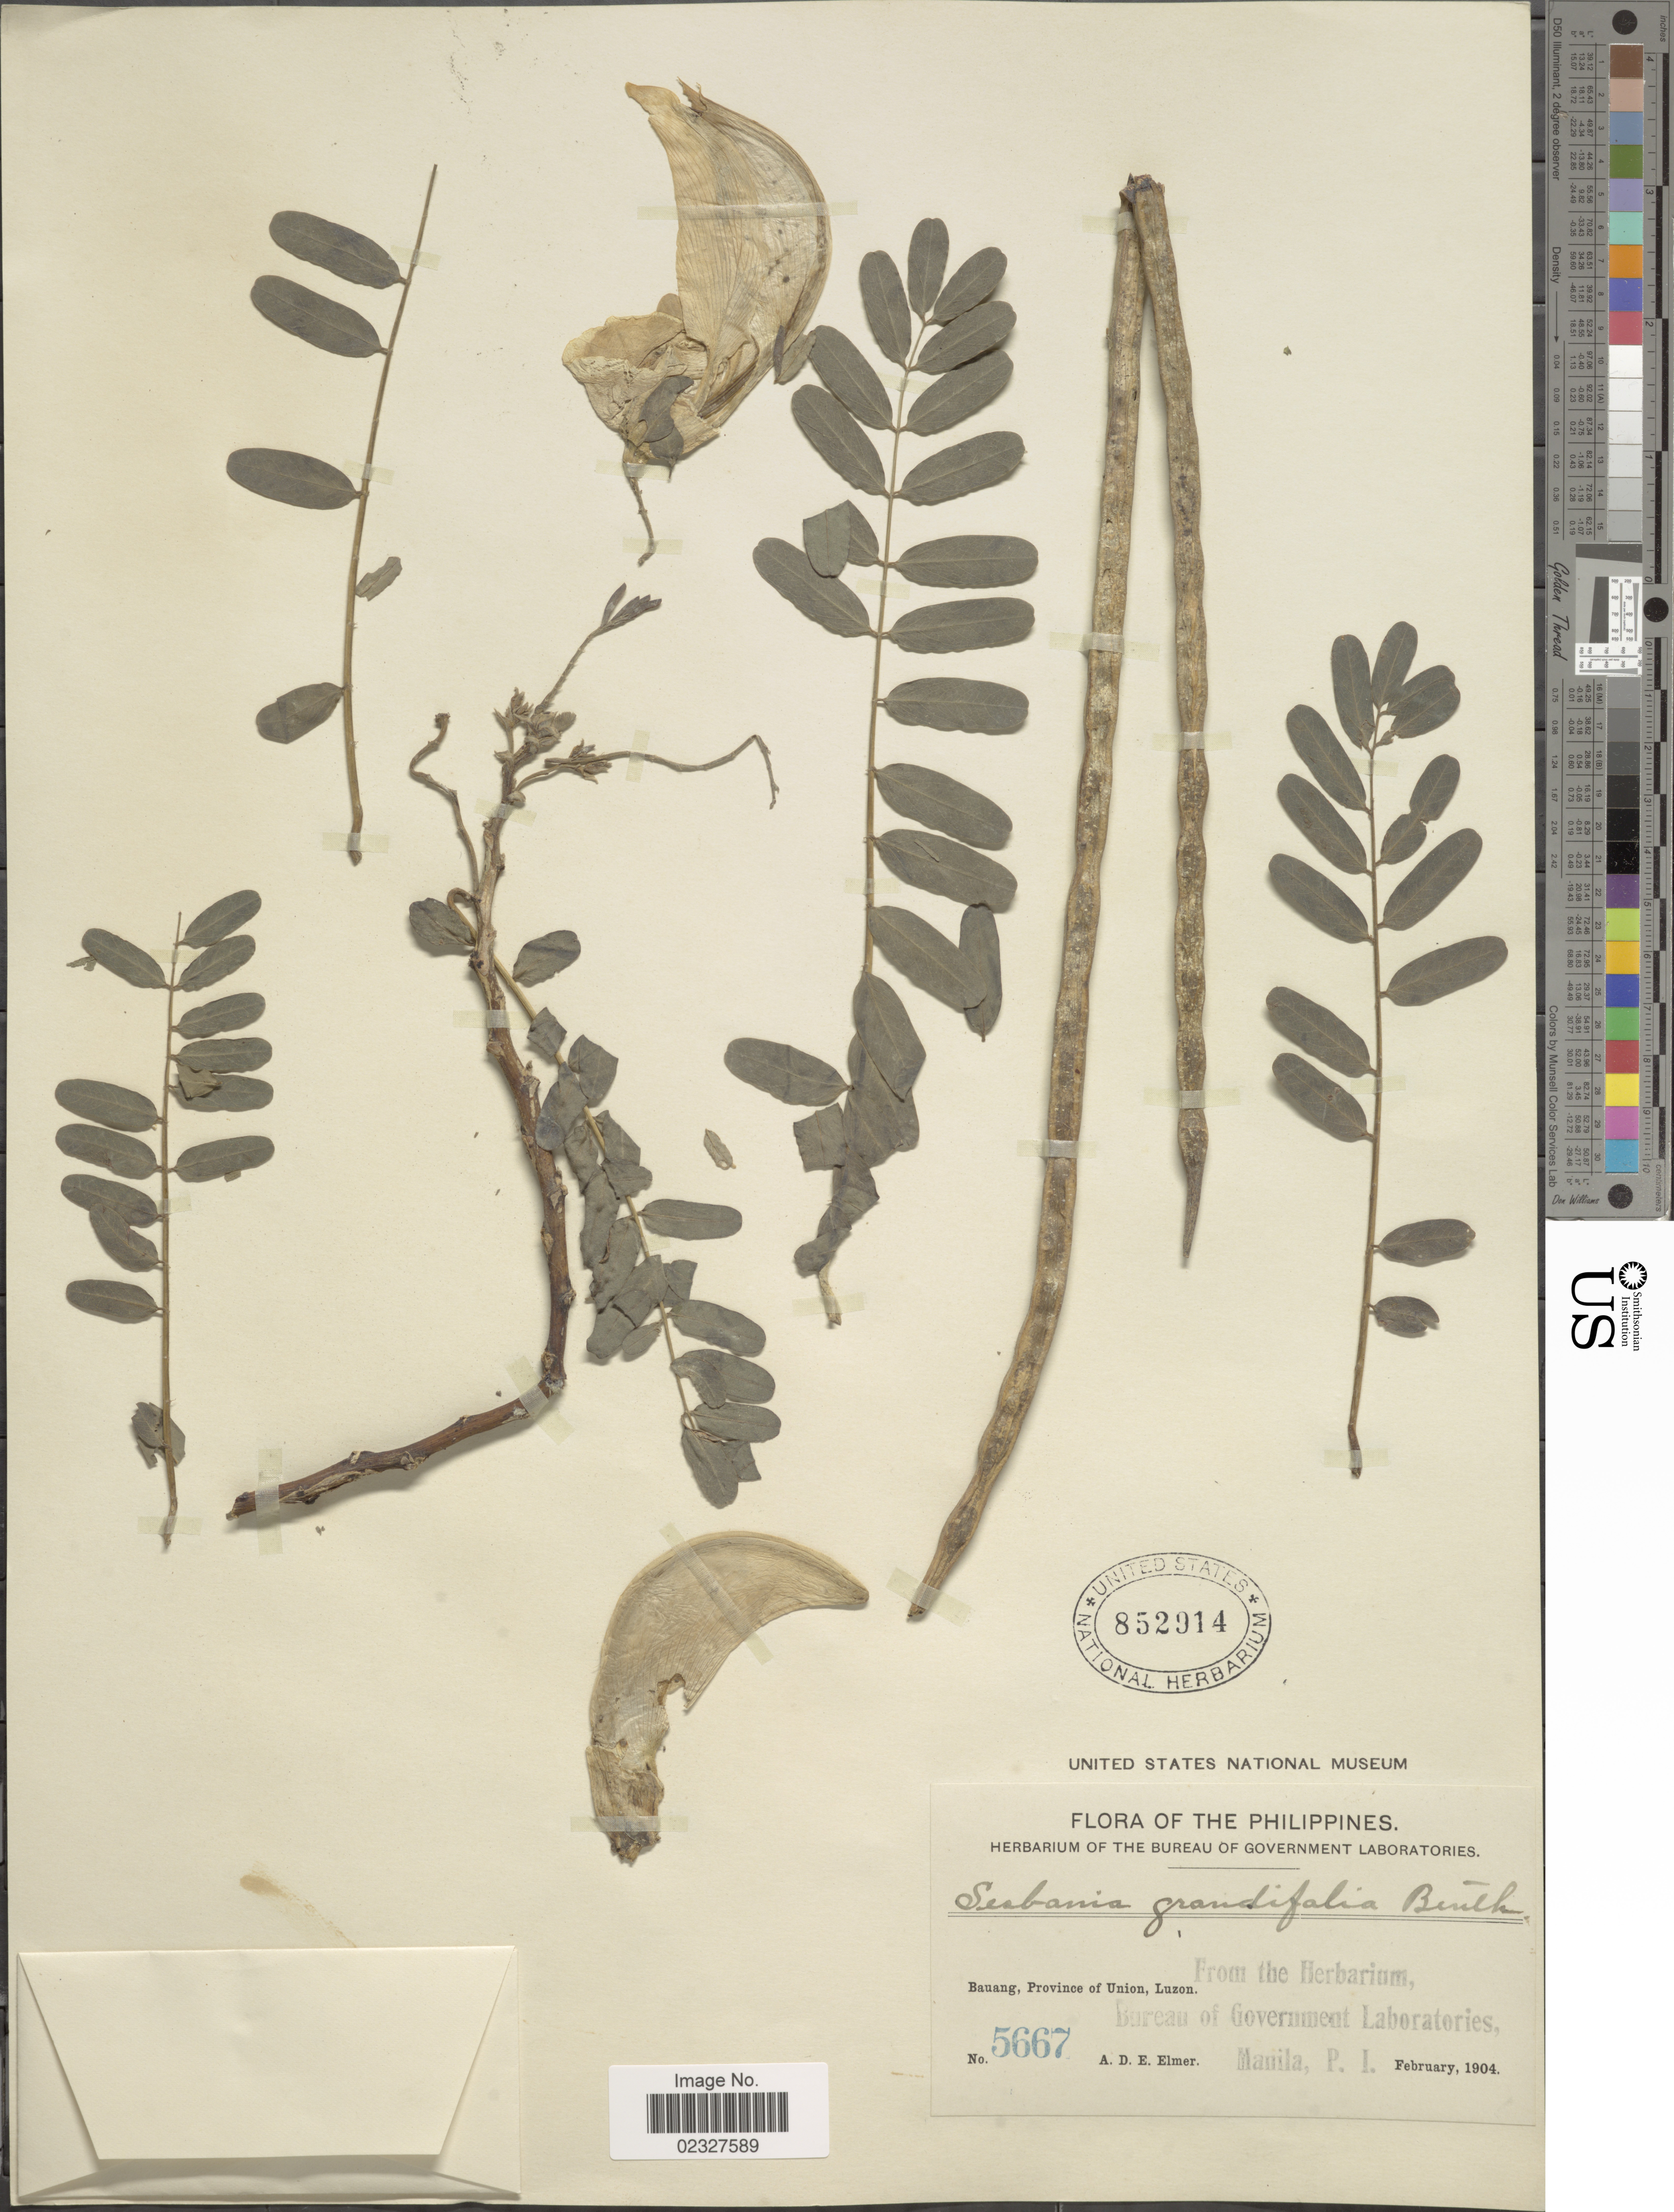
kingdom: Plantae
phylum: Tracheophyta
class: Magnoliopsida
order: Fabales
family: Fabaceae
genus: Sesbania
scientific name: Sesbania grandiflora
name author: (L.) Poir.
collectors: A. D. E. Elmer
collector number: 5667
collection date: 1904-02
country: Philippines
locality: Bauang, Province of Union, Luzon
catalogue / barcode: US 852914